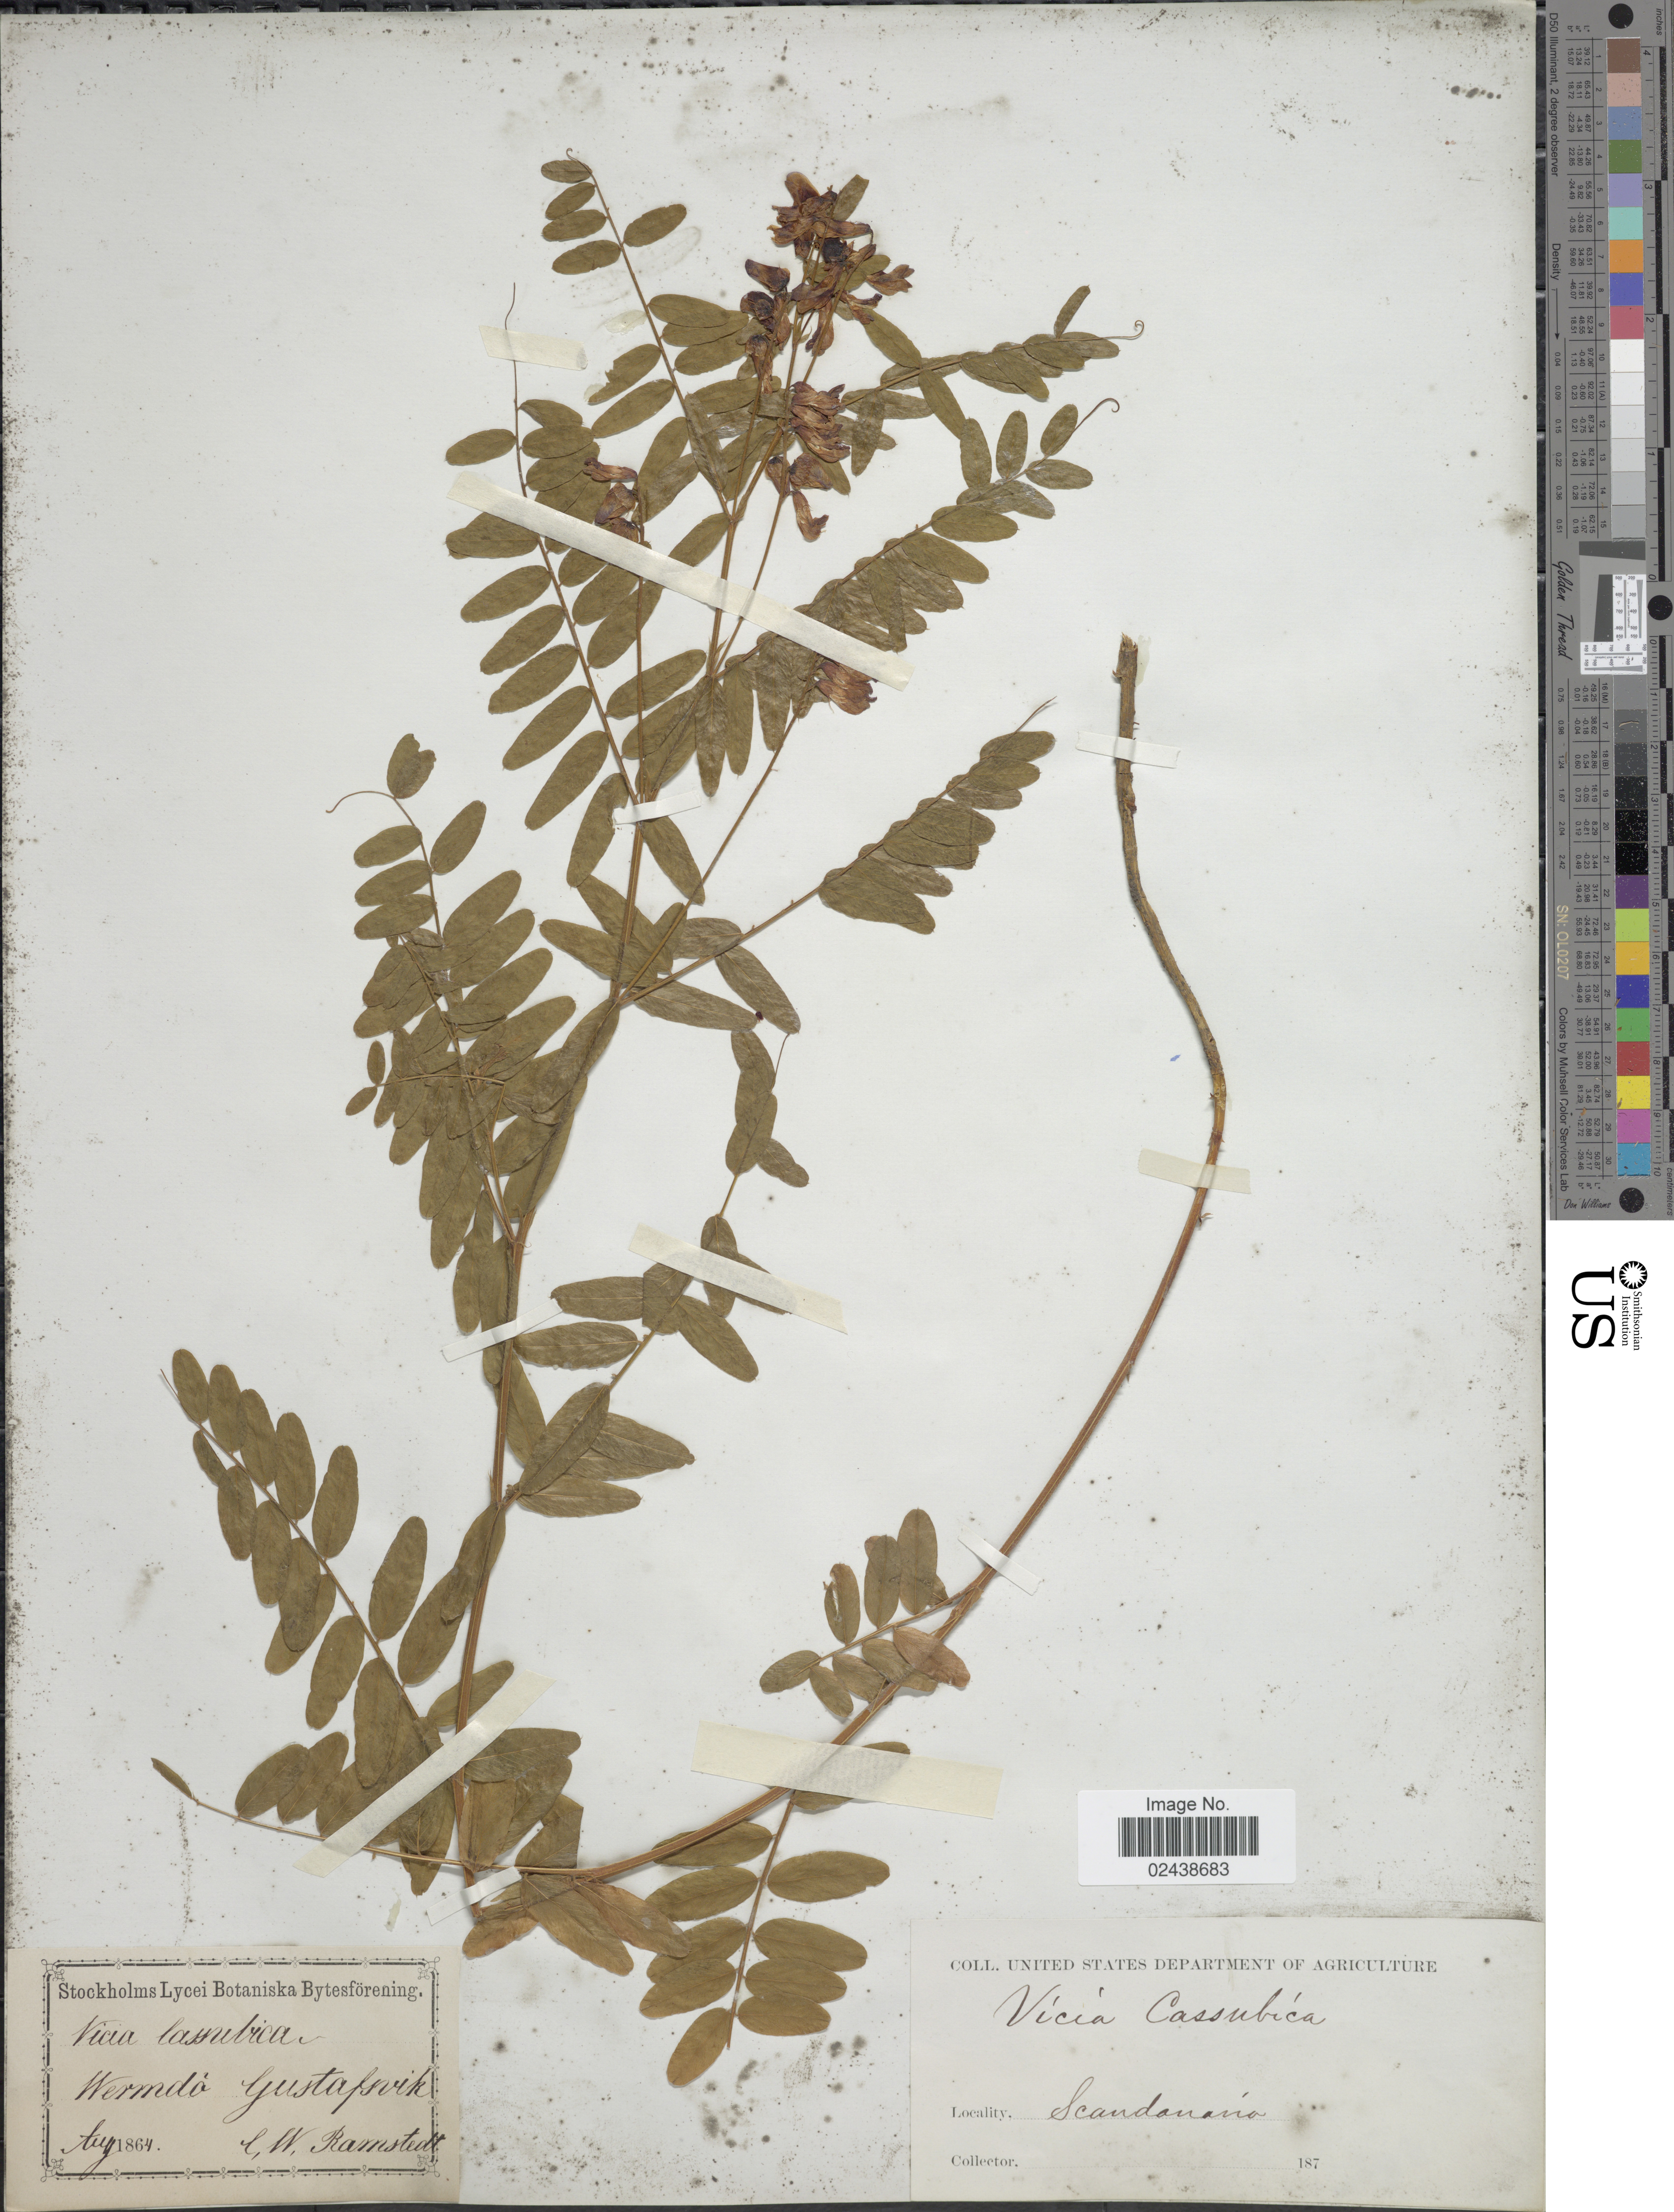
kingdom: Plantae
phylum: Tracheophyta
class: Magnoliopsida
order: Fabales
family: Fabaceae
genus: Vicia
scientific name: Vicia cassubica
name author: L.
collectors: C. Ramstedt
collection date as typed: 187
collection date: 1864-08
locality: Scandanavia. Wermdo Gustafsvik